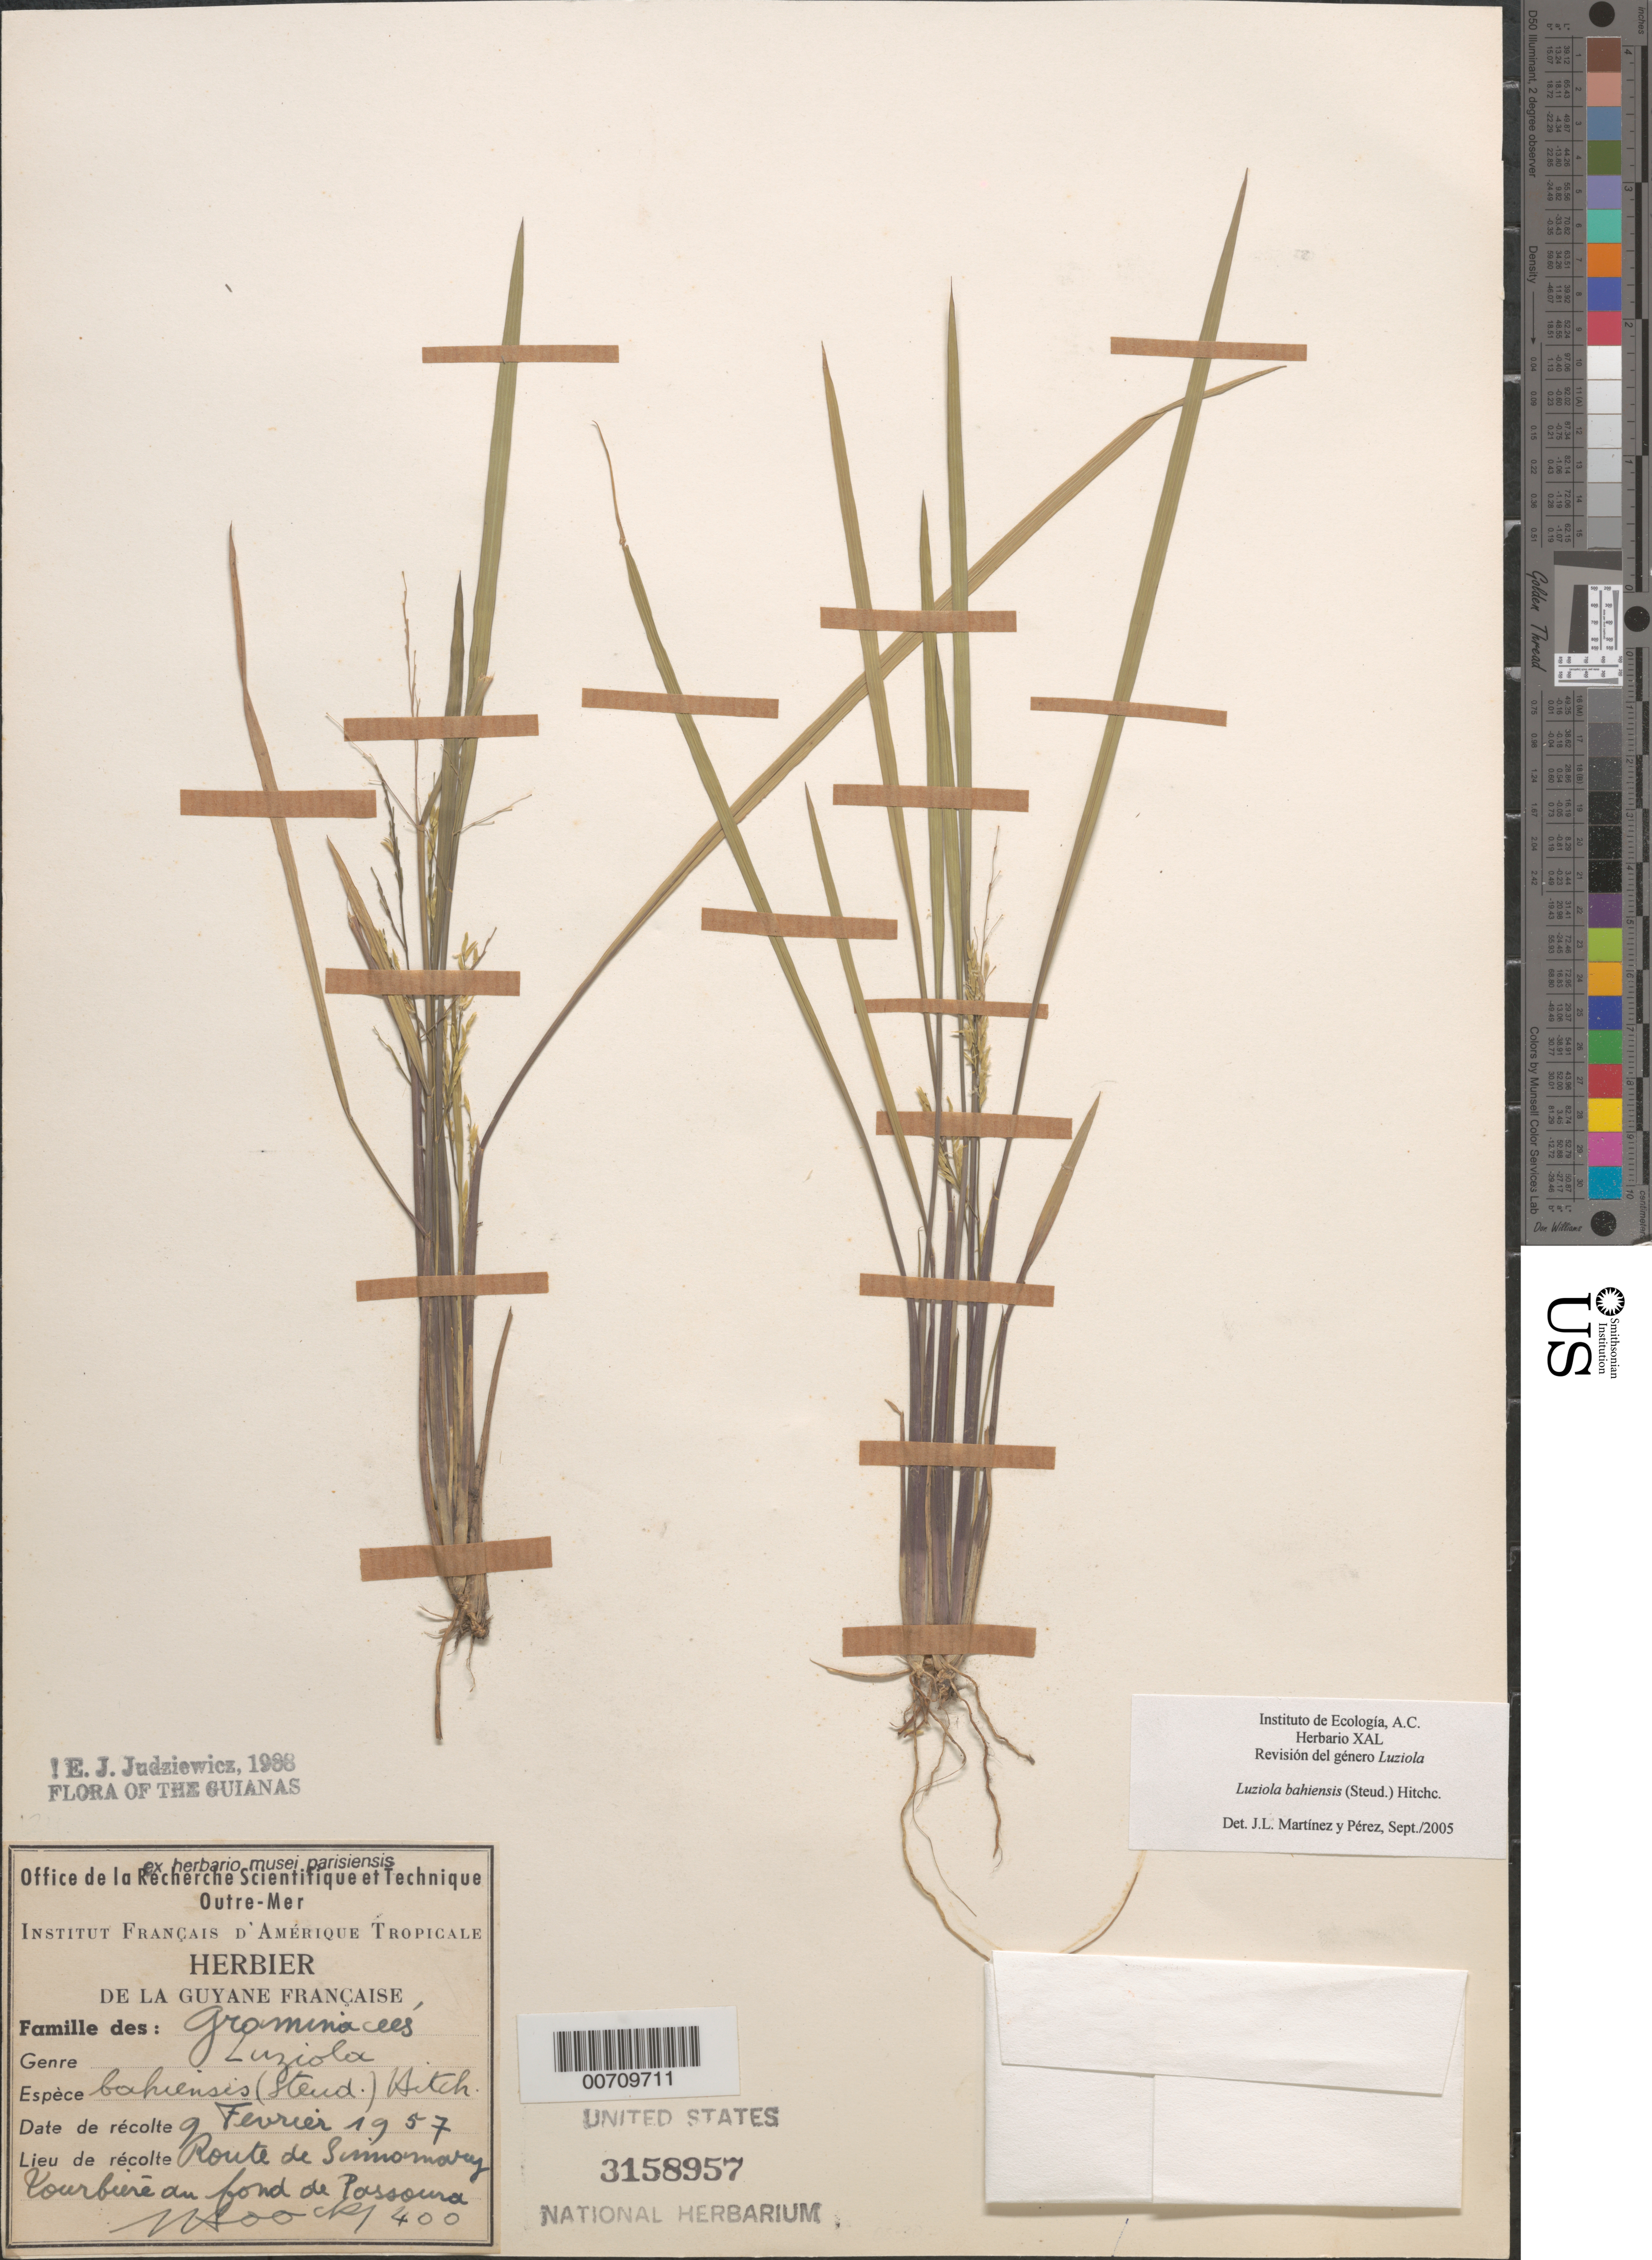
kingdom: Plantae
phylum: Tracheophyta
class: Liliopsida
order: Poales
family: Poaceae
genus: Luziola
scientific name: Luziola bahiensis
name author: (Steud.) Hitchc.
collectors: E. J. Judziewicz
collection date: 1957-02-09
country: French Guiana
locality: Guyana Française. Route de Sinnamary Tourbiére au fond de Passoura.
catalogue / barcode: US 3158957